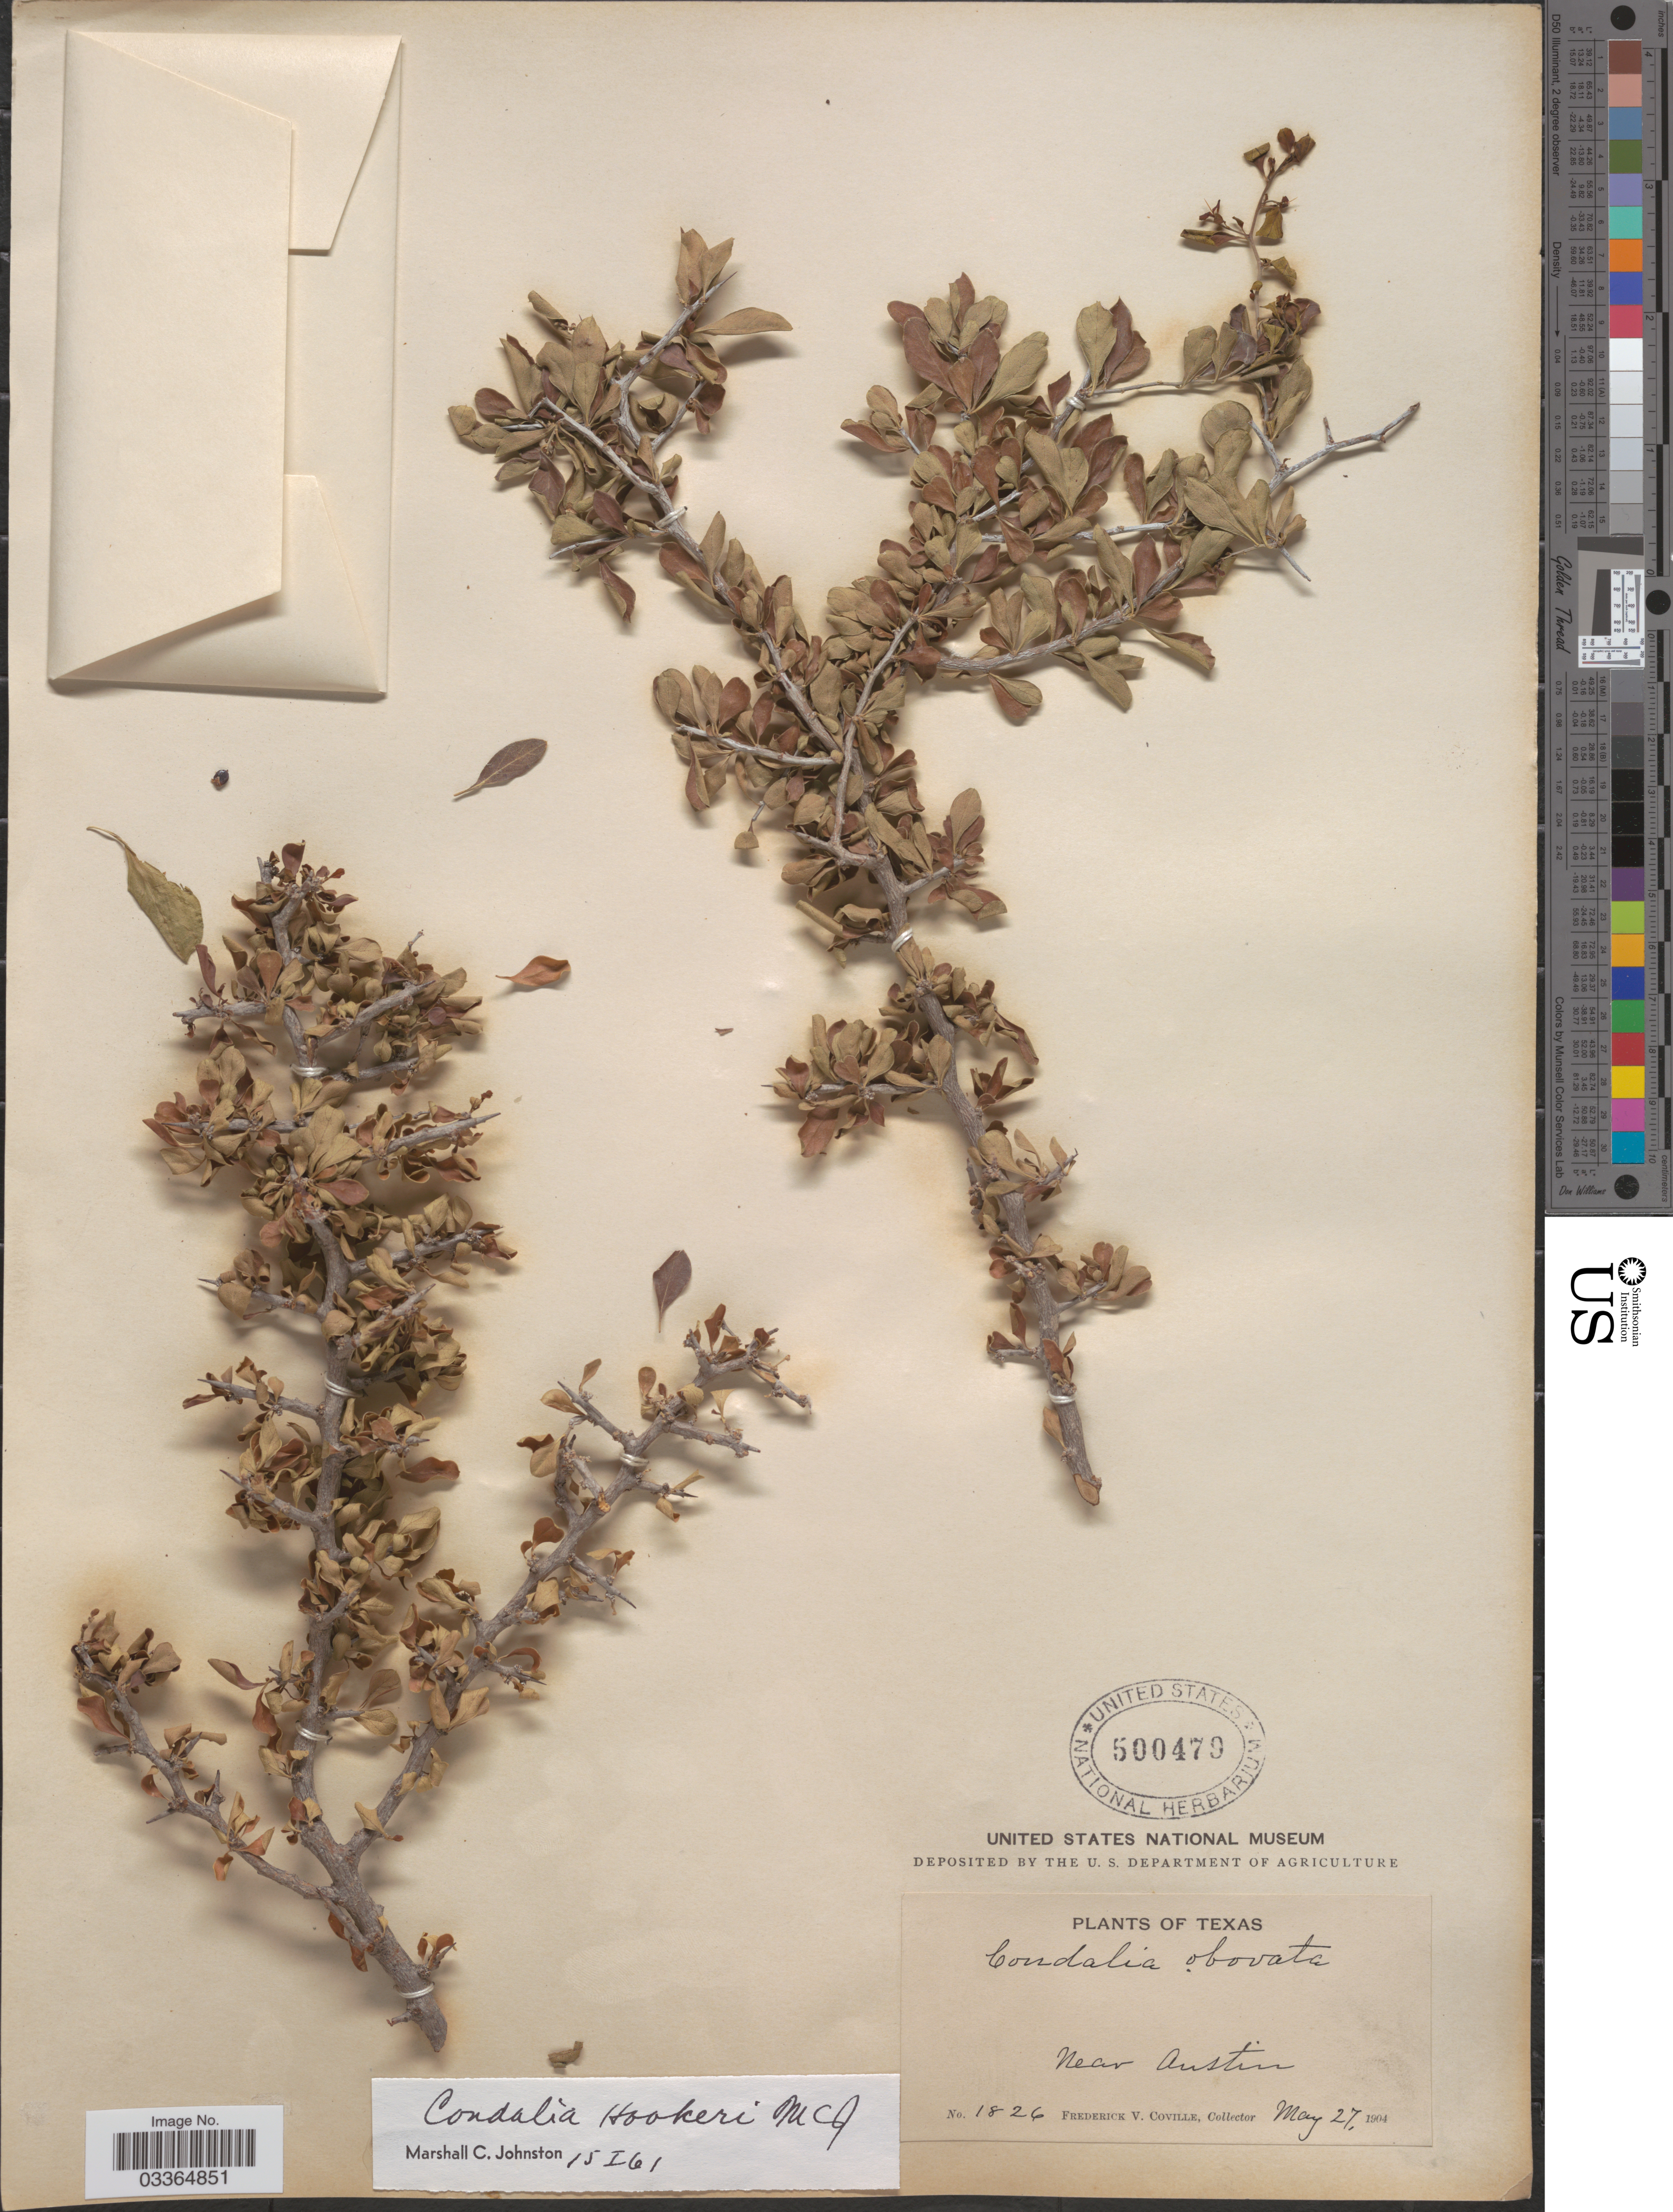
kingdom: Plantae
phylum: Tracheophyta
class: Magnoliopsida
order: Rosales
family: Rhamnaceae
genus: Condalia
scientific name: Condalia hookeri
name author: M.C. Johnst.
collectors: F. V. Coville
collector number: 1826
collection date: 1904-05-27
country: United States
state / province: Texas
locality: Near Austin.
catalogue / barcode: US 500479